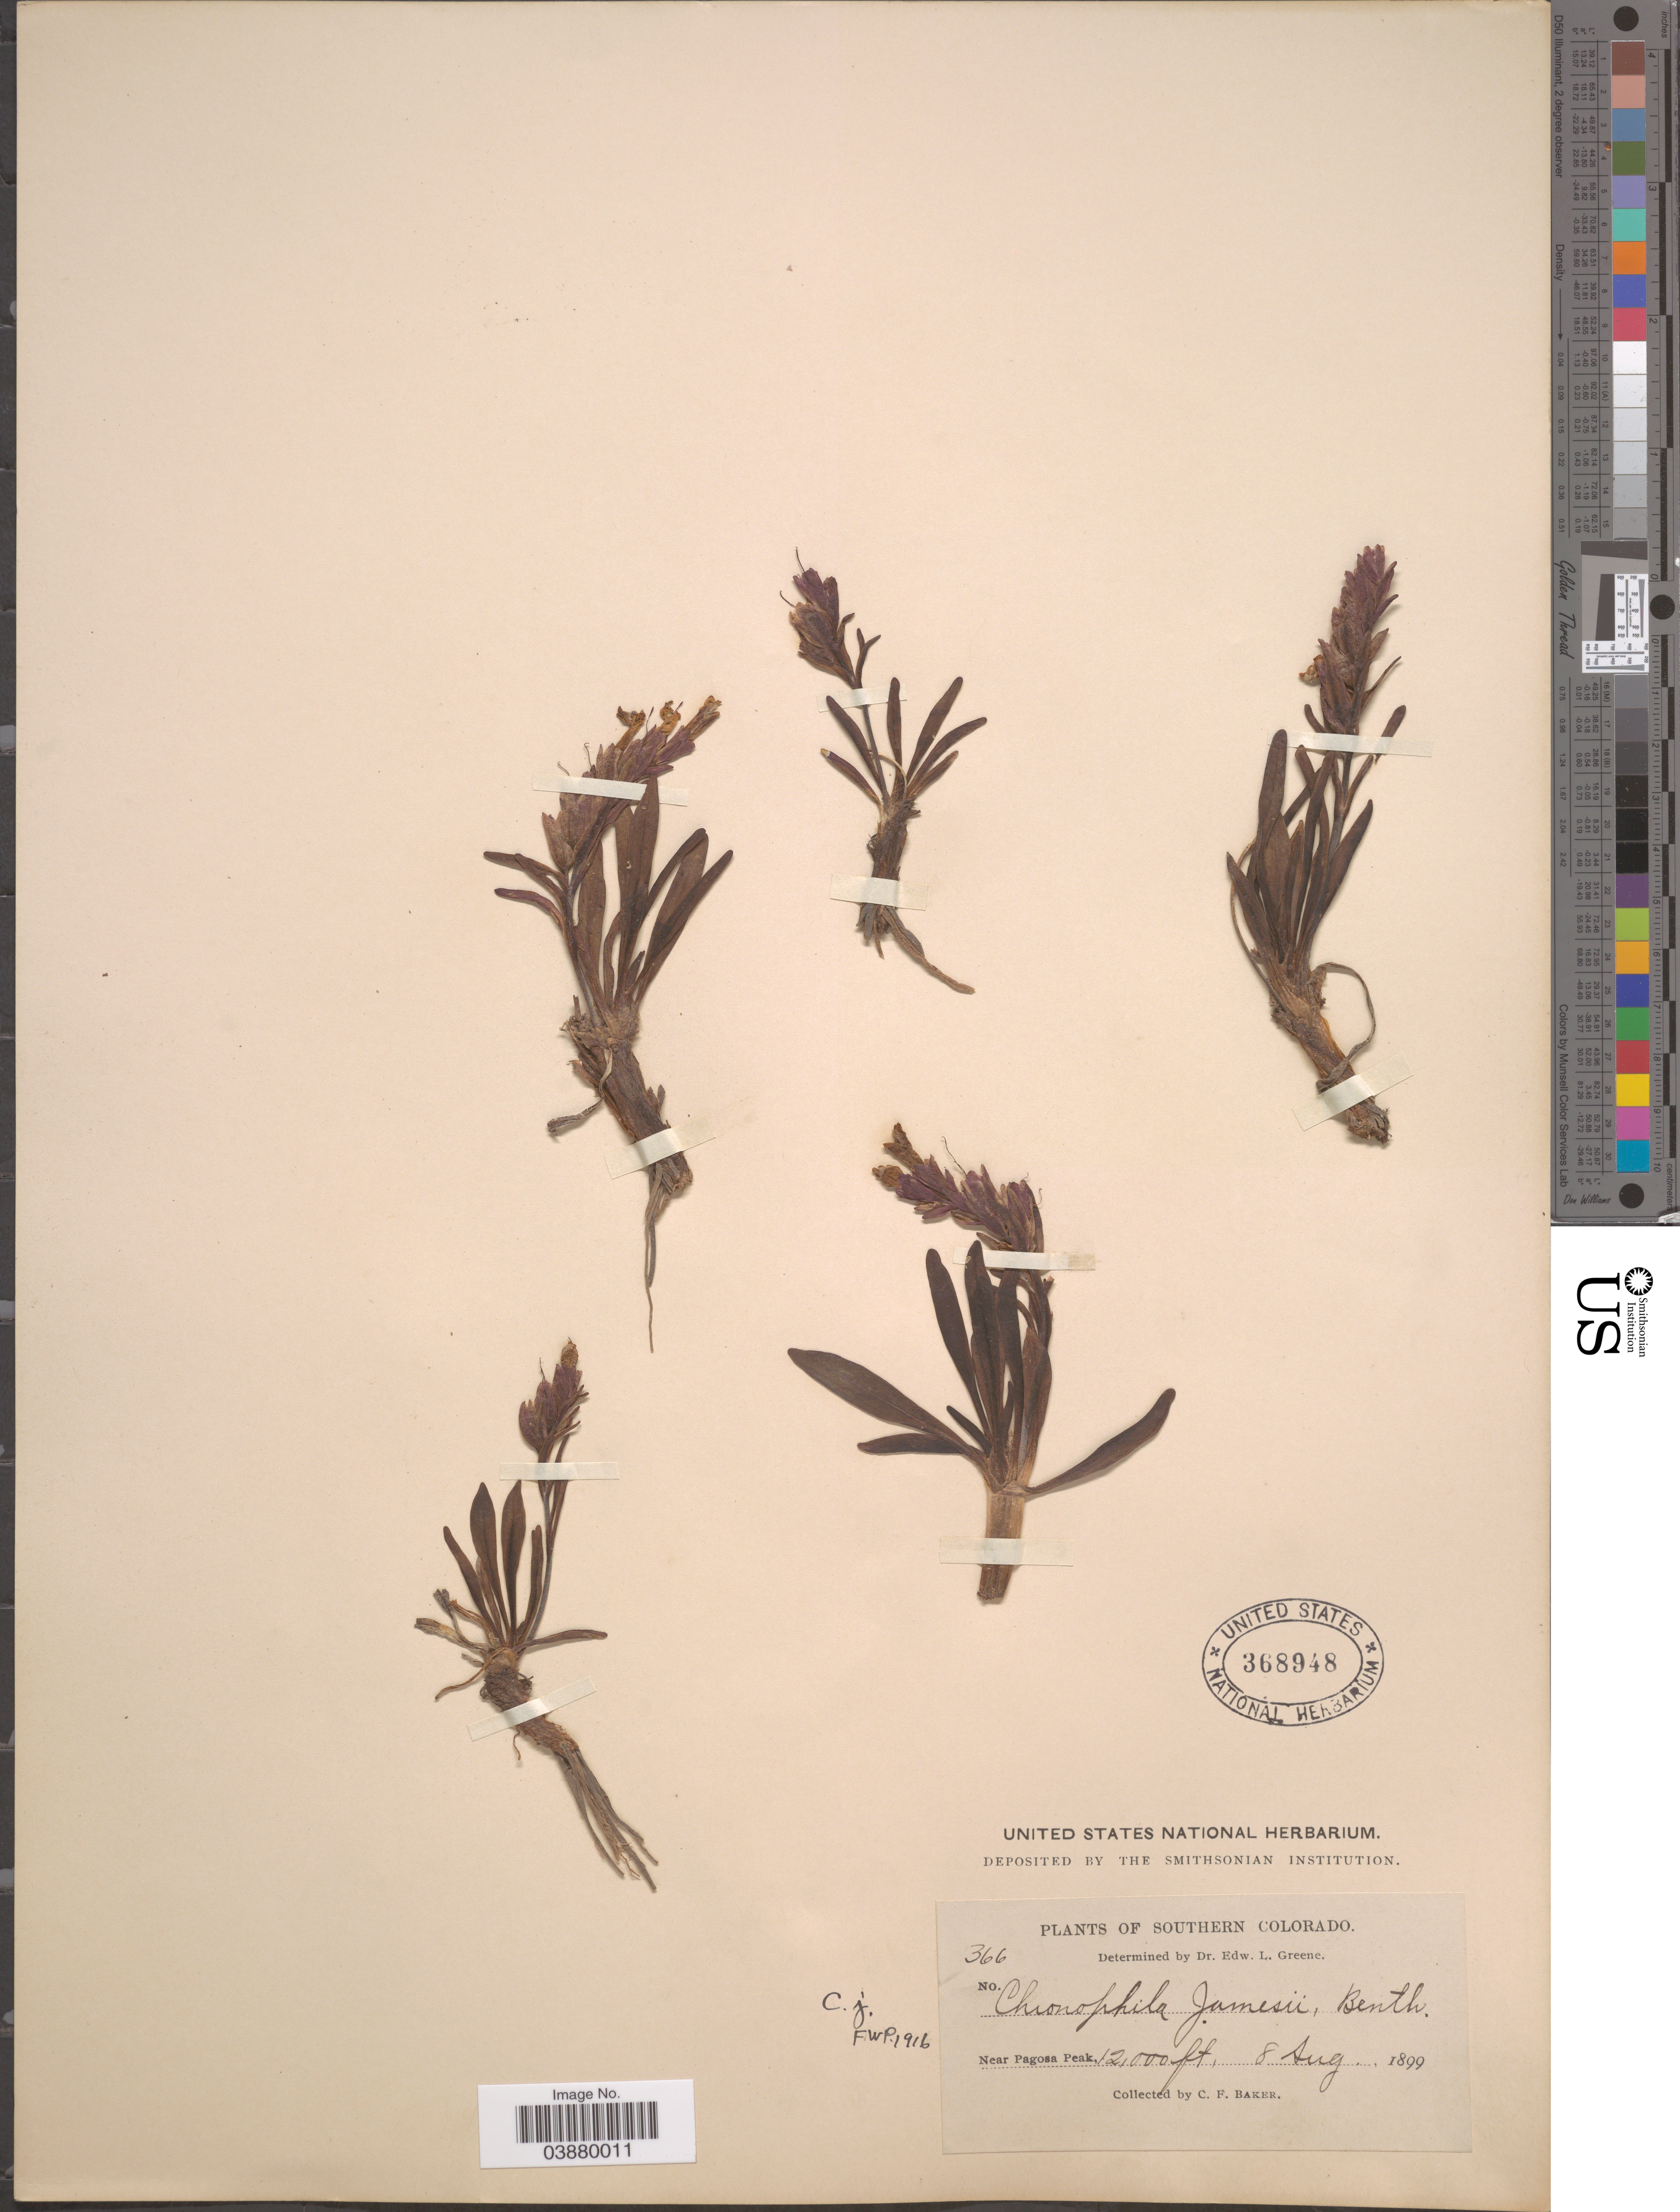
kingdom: Plantae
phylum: Tracheophyta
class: Magnoliopsida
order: Lamiales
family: Plantaginaceae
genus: Chionophila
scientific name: Chionophila jamesii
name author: Benth.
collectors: C. F. Baker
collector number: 366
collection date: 1899-08-08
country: United States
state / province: Colorado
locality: Southern Colorado. Near Pagosa Peak.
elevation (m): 3658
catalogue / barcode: US 368948